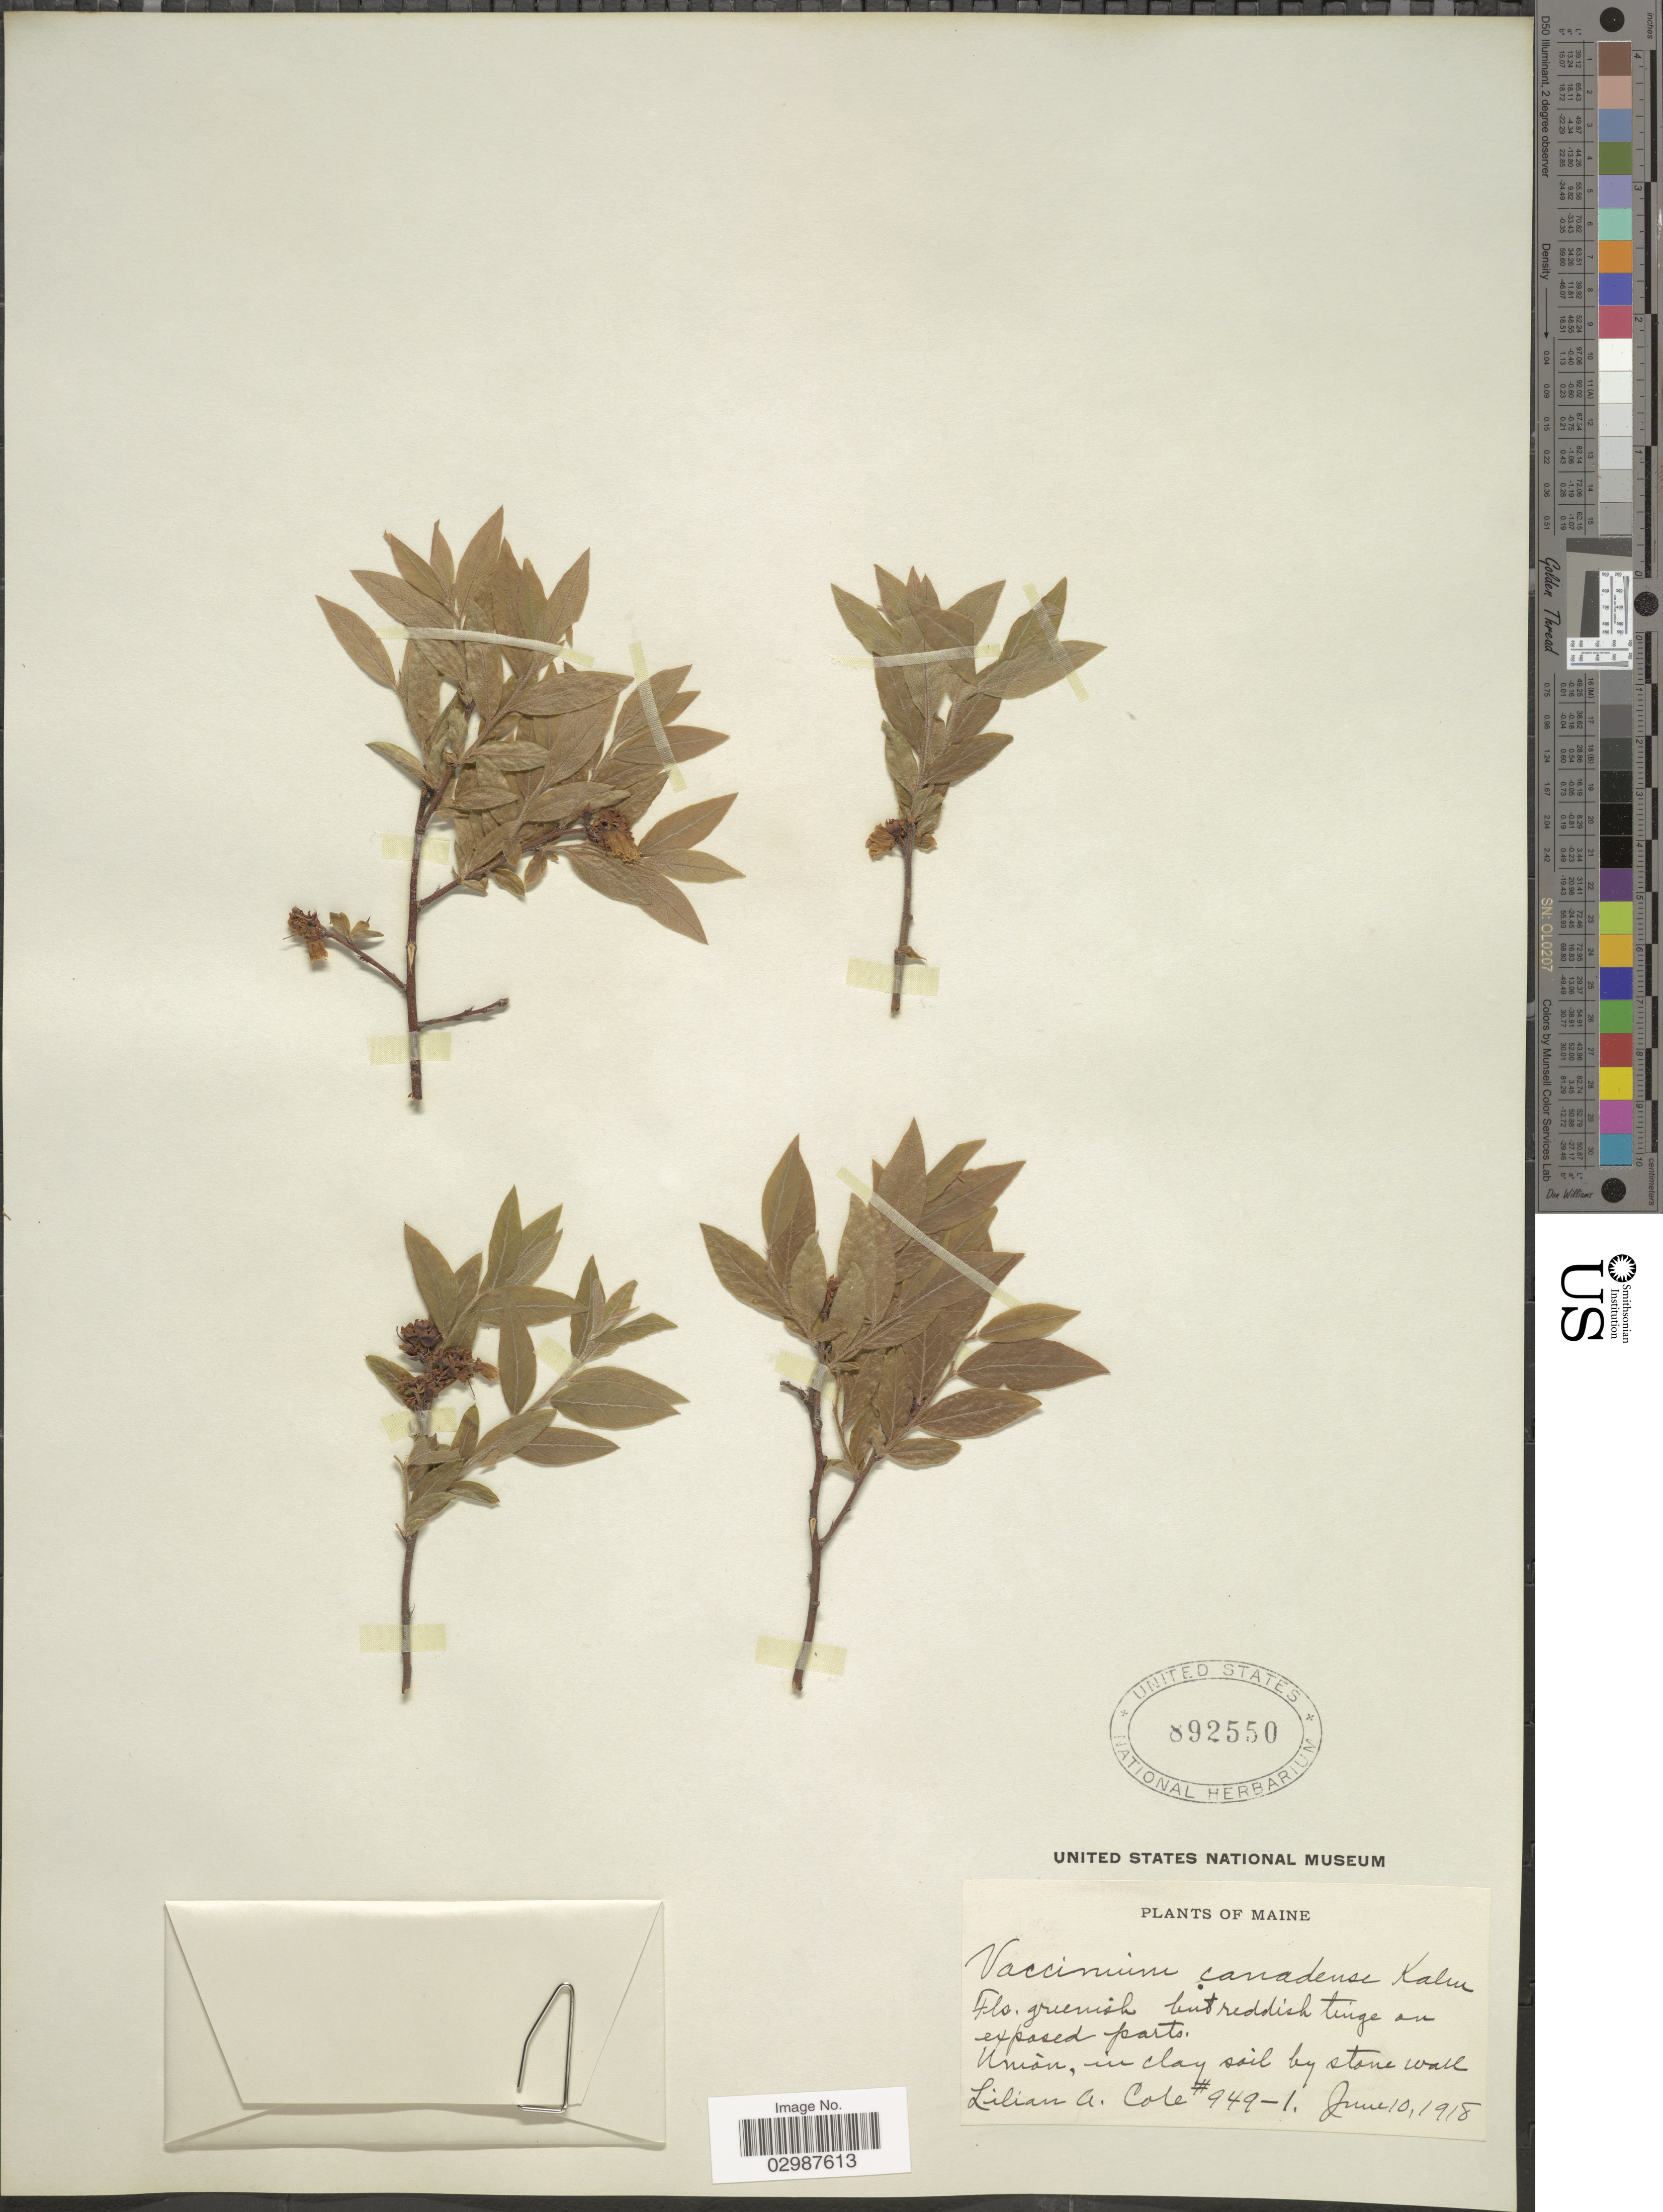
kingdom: Plantae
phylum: Tracheophyta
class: Magnoliopsida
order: Ericales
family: Ericaceae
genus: Vaccinium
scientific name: Vaccinium canadense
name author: Kalm ex Richardson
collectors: L. A. Cole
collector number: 949-1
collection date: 1918-06-10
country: United States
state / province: Maine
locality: Union.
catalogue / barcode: US 892550